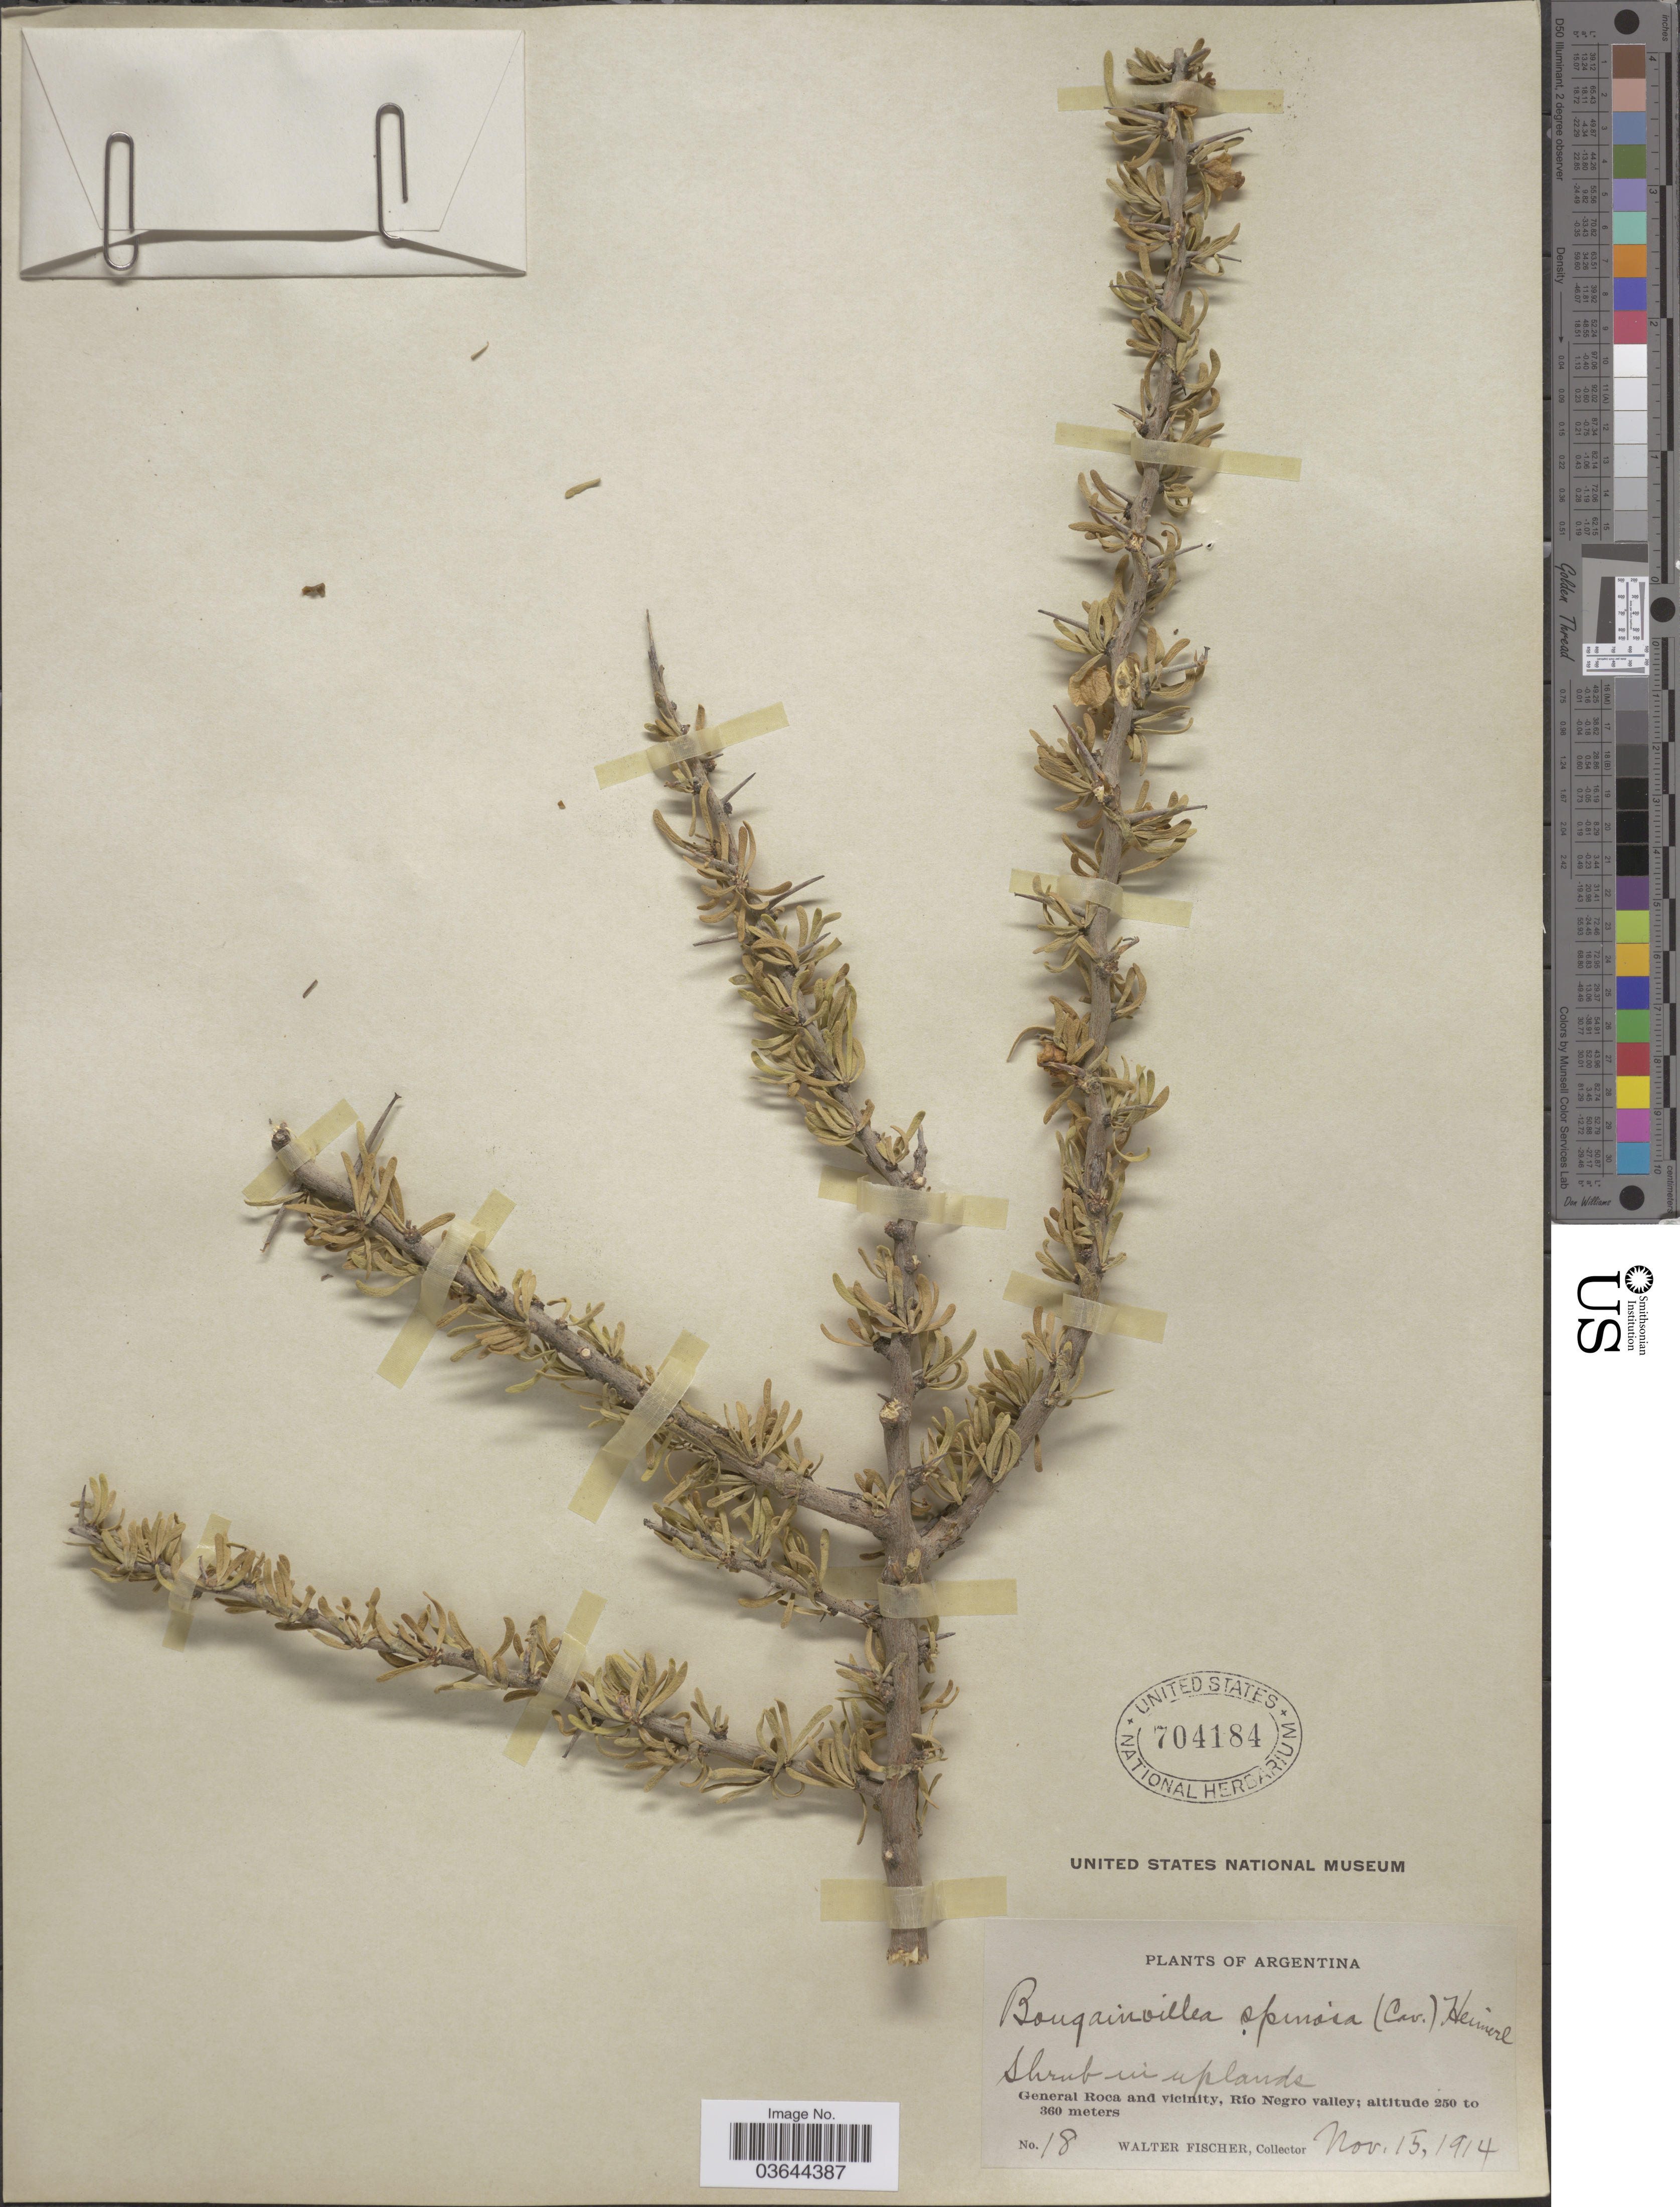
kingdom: Plantae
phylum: Tracheophyta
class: Magnoliopsida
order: Caryophyllales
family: Nyctaginaceae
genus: Bougainvillea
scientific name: Bougainvillea spinosa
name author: (Cav.) Heimerl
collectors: W. Fischer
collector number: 18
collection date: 1914-11-15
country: Argentina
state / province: Rio Negro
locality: Genral Roca and vicinity, Río Negro valley.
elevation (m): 250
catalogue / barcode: US 704184